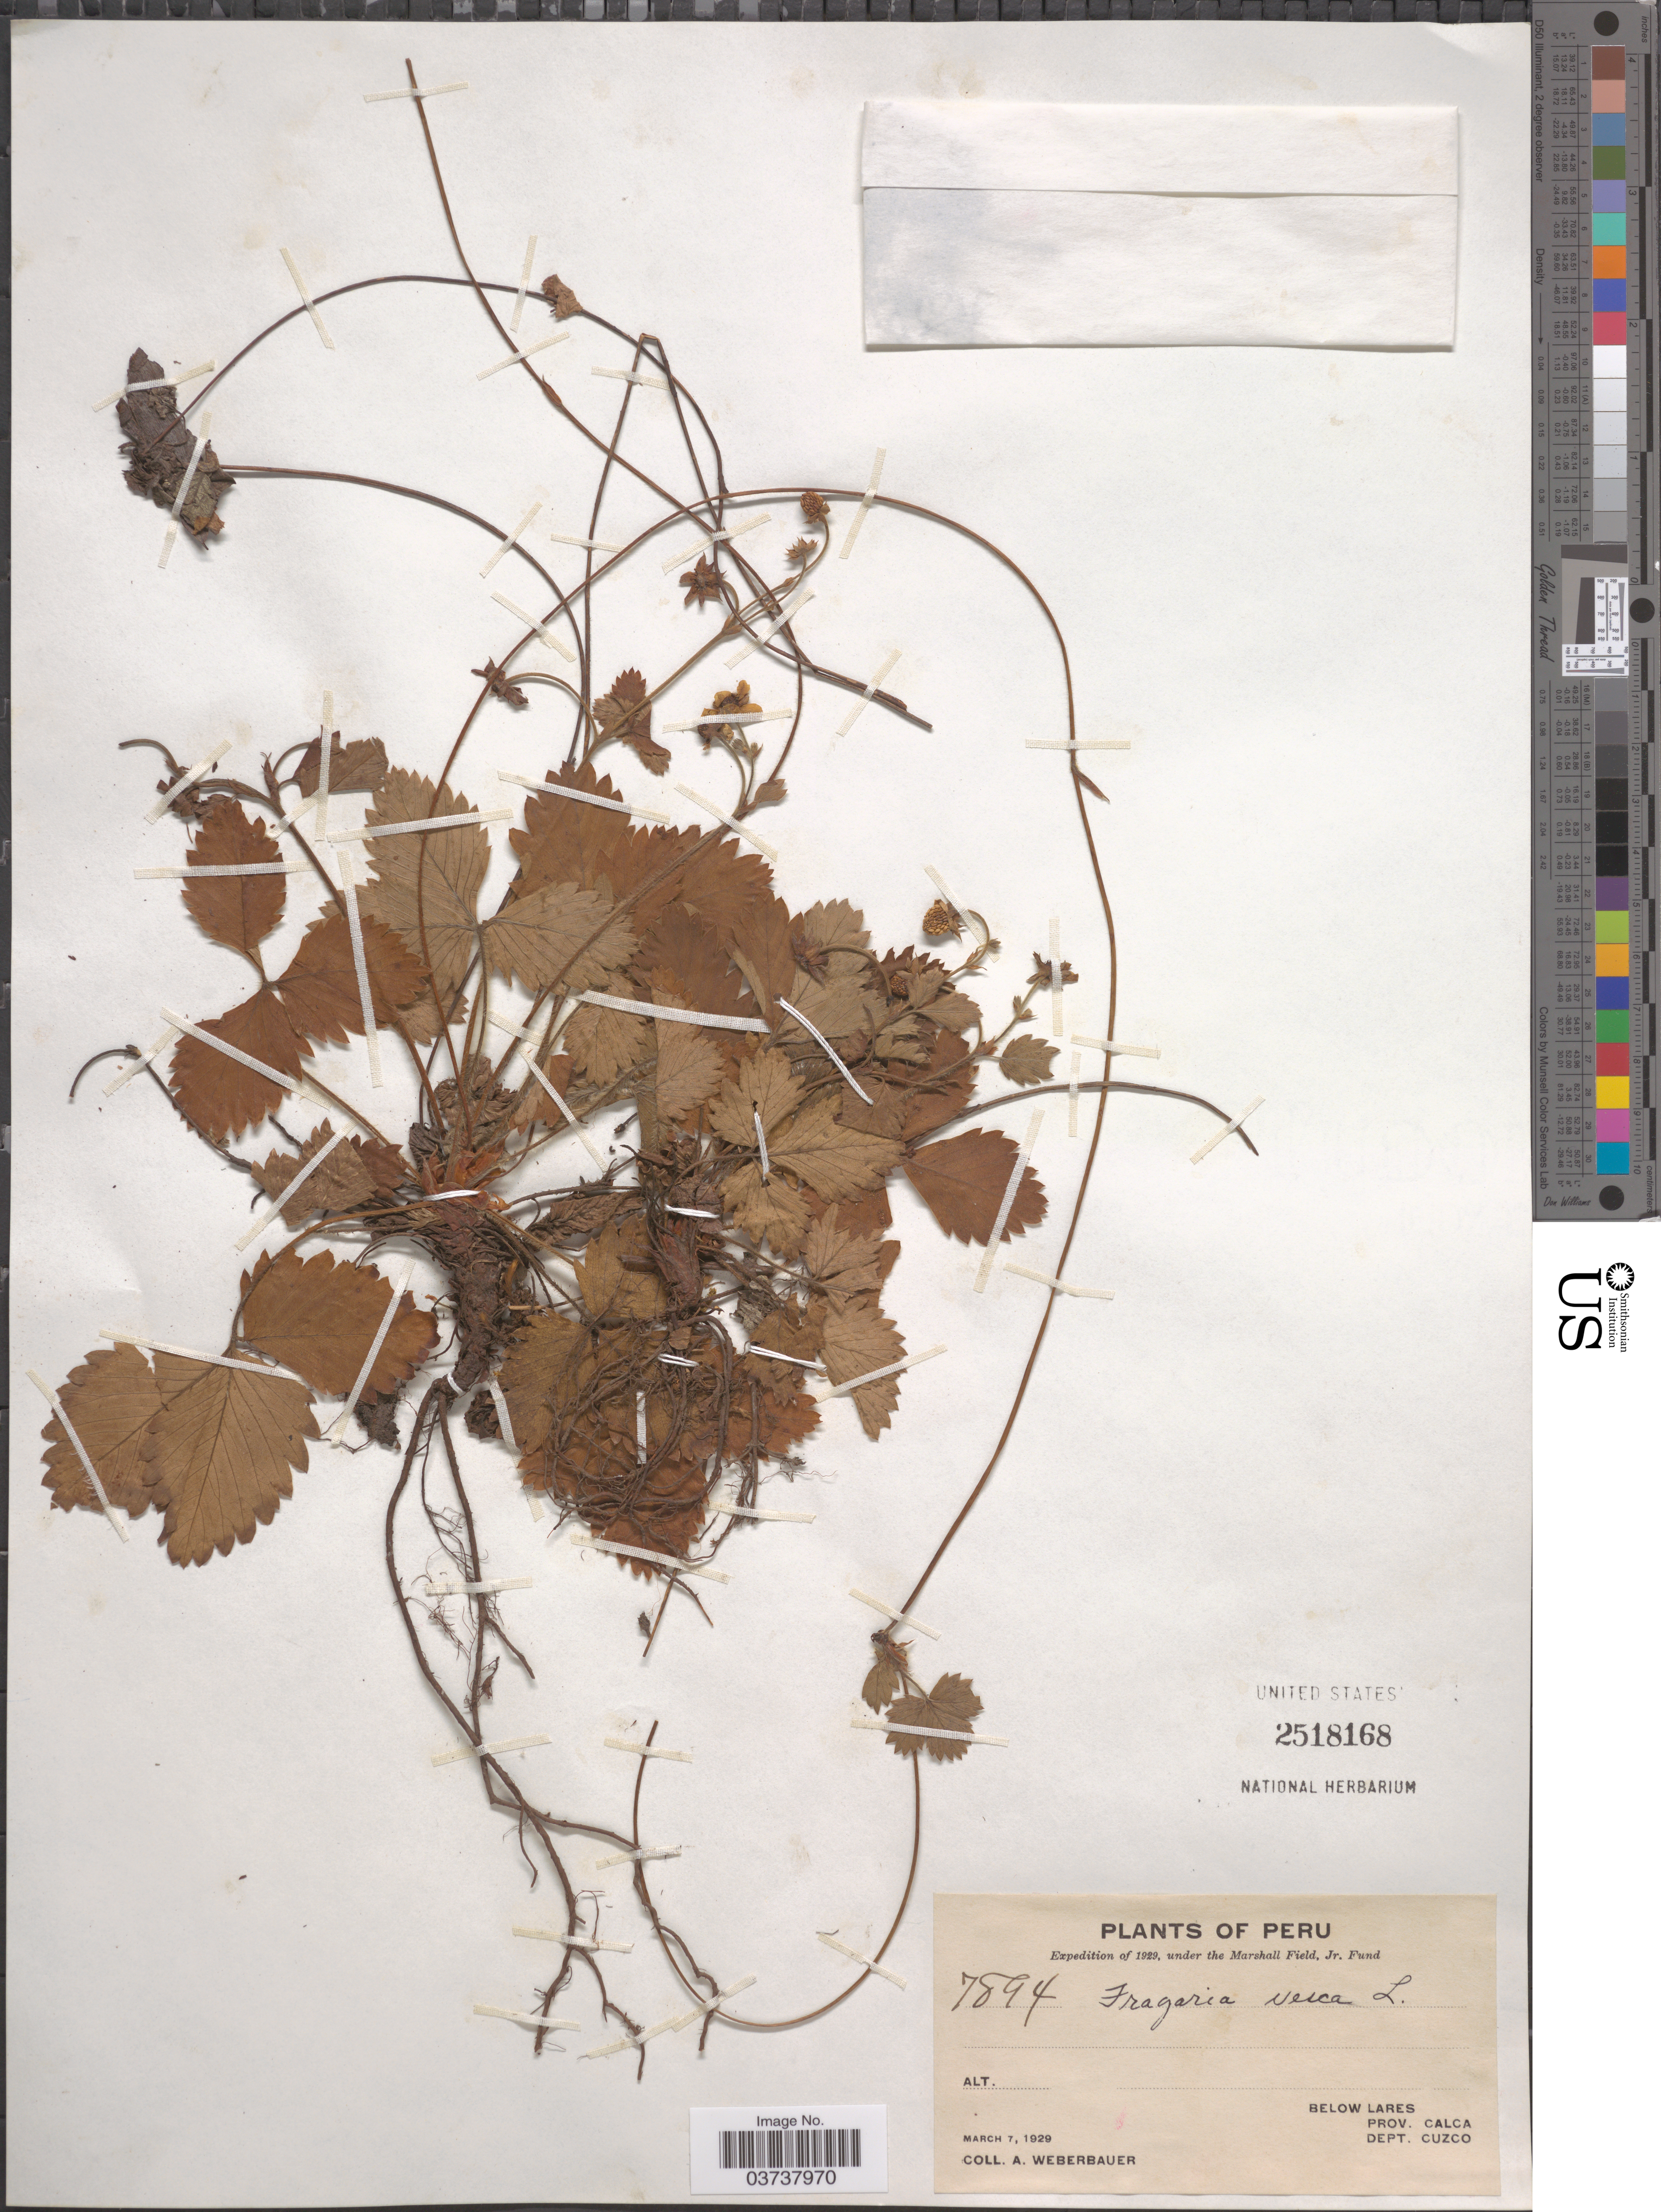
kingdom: Plantae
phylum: Tracheophyta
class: Magnoliopsida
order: Rosales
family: Rosaceae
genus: Fragaria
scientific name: Fragaria vesca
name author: L.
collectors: A. Weberbauer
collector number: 7894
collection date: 1929-03-07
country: Peru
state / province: Cusco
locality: Below Lares, Prov. Calca, Dept. Cuzco.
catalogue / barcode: US 2518168